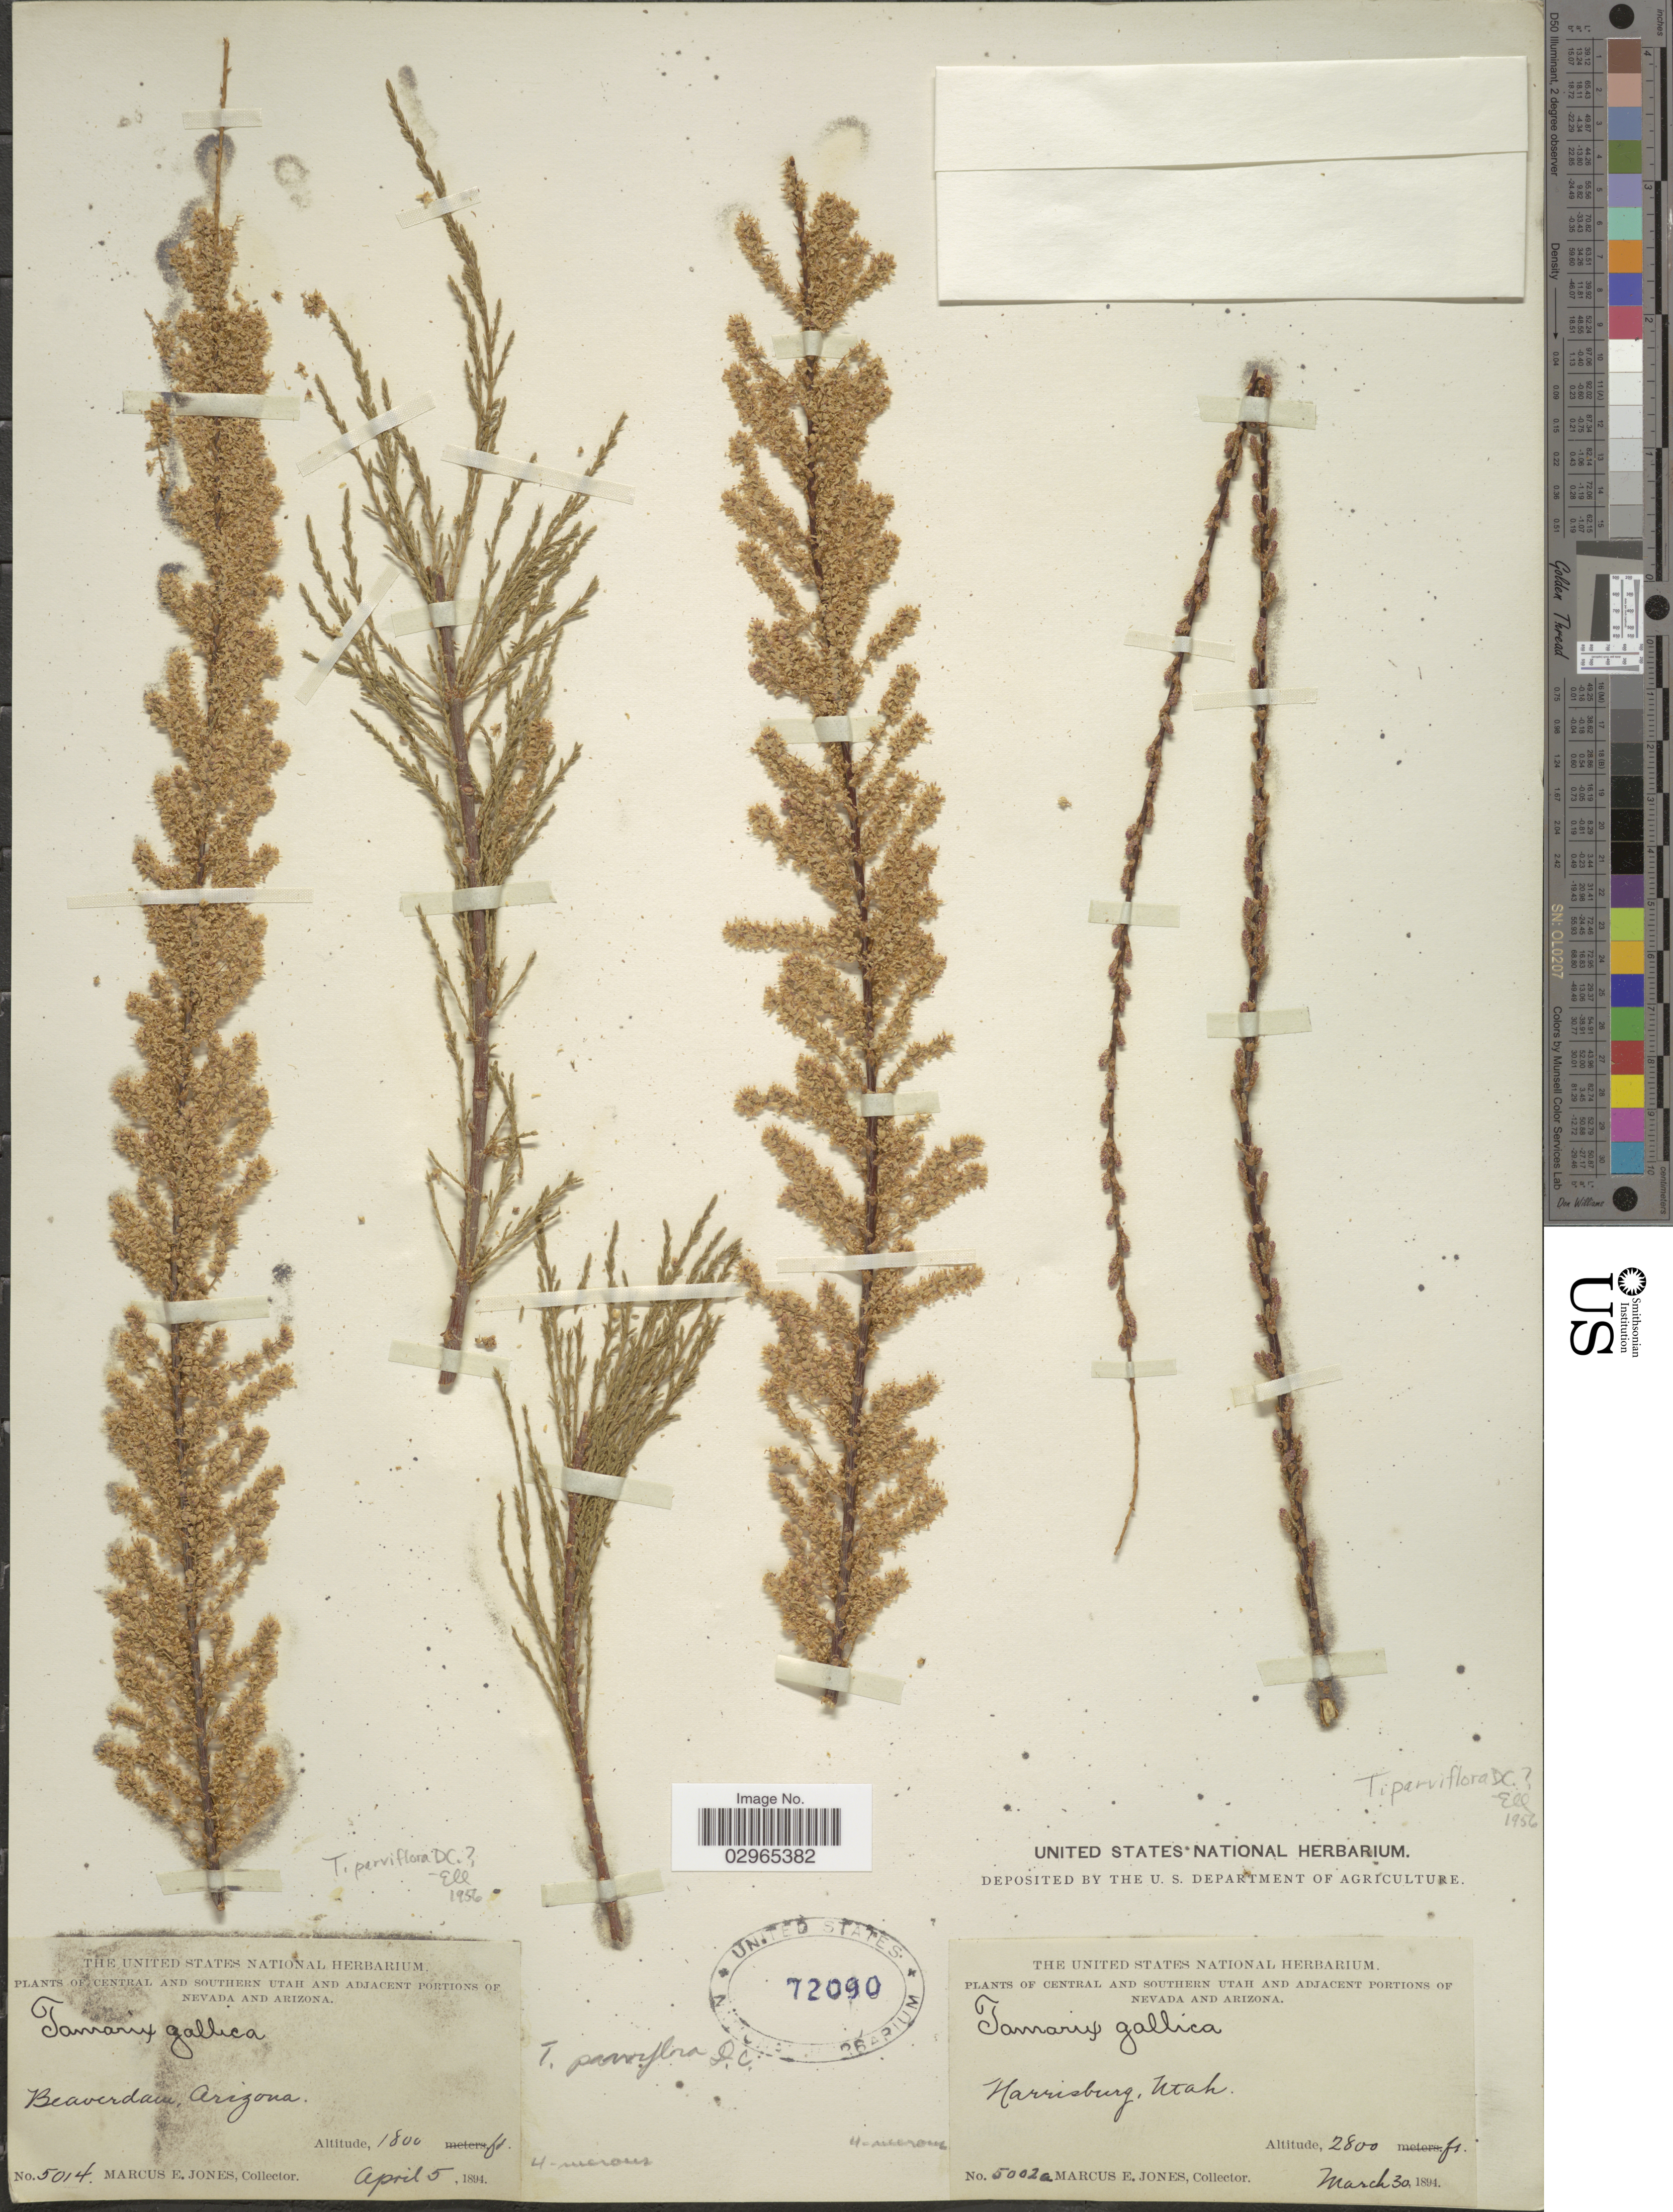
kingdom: Plantae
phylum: Tracheophyta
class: Magnoliopsida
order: Caryophyllales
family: Tamaricaceae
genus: Tamarix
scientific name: Tamarix parviflora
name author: DC.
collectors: M. E. Jones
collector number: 5014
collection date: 1894-04-05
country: United States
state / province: Arizona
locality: Beaverdam.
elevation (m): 549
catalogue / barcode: US 72090